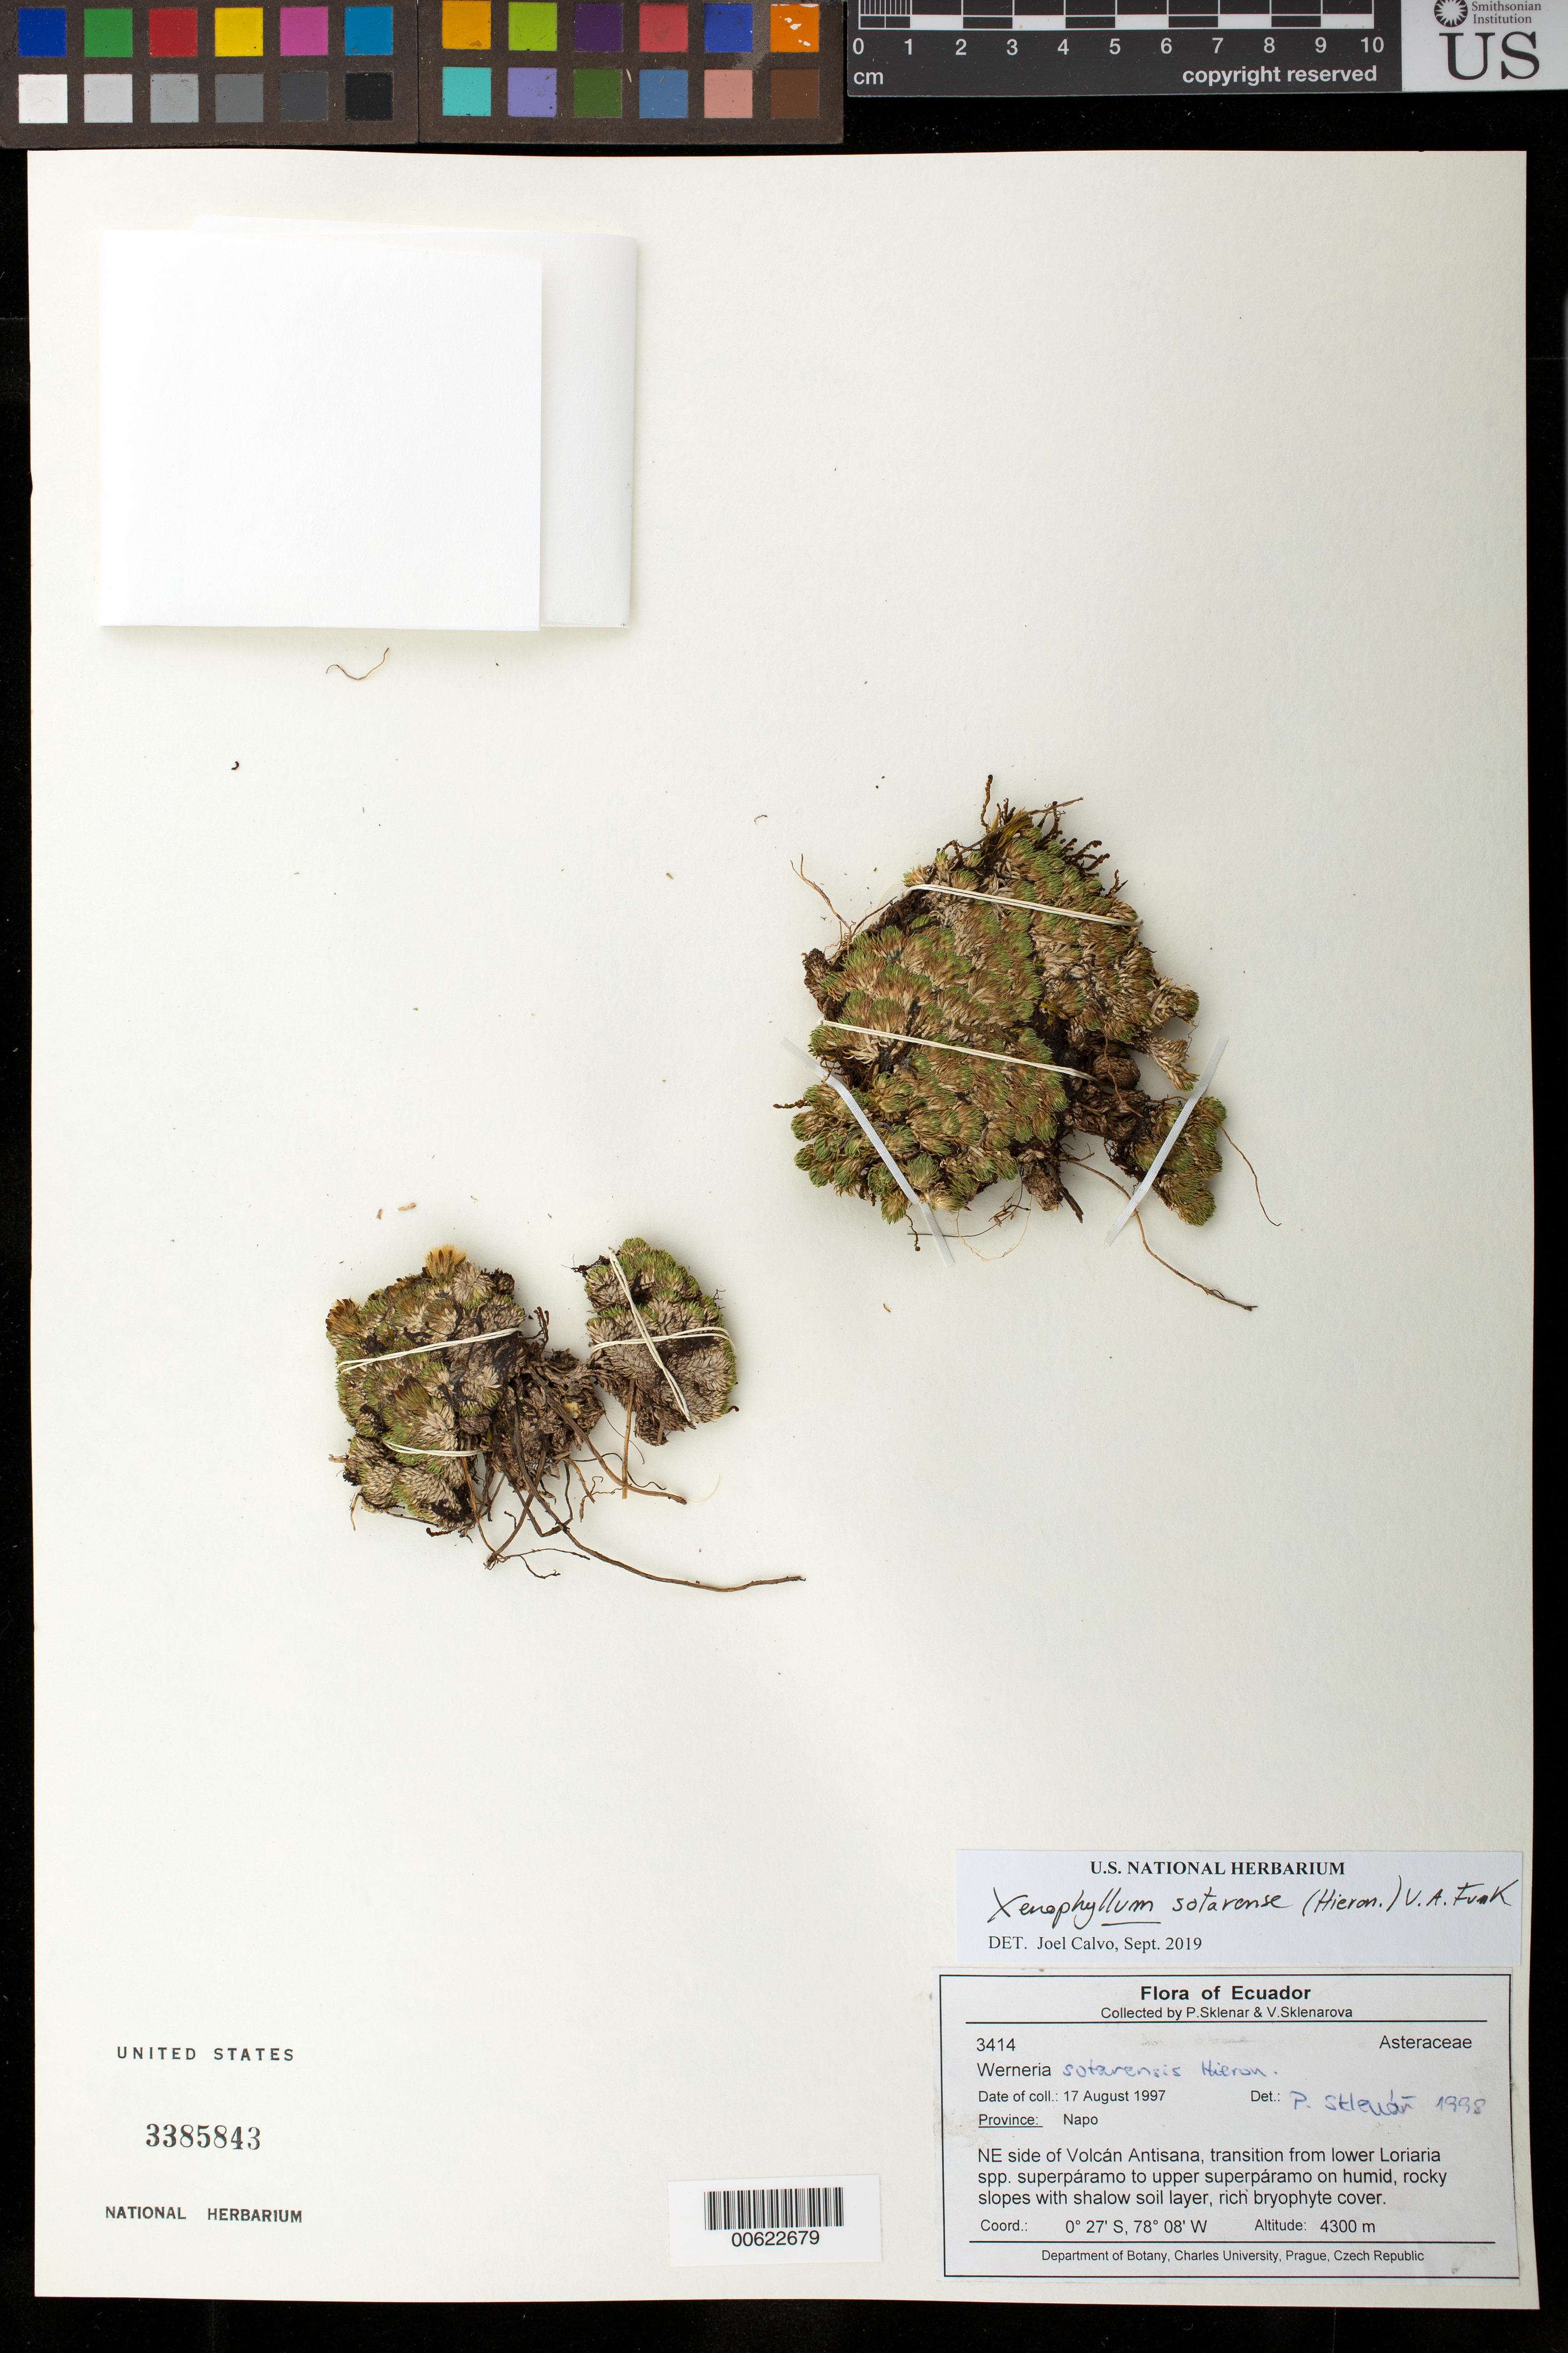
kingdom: Plantae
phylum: Tracheophyta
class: Magnoliopsida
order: Asterales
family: Asteraceae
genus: Xenophyllum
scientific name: Xenophyllum sotarense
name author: (Hieron.) V.A. Funk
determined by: Calvo, Joel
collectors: P. Sklenár & V. Sklenárová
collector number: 3414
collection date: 1997-08-17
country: Ecuador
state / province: Napo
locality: NE side of Volcan Antisana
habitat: Superparamo to upper superparamo on humid, rocky slopes with shallow soil layer, rich bryophyte cover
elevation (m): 4300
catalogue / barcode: US 3385843